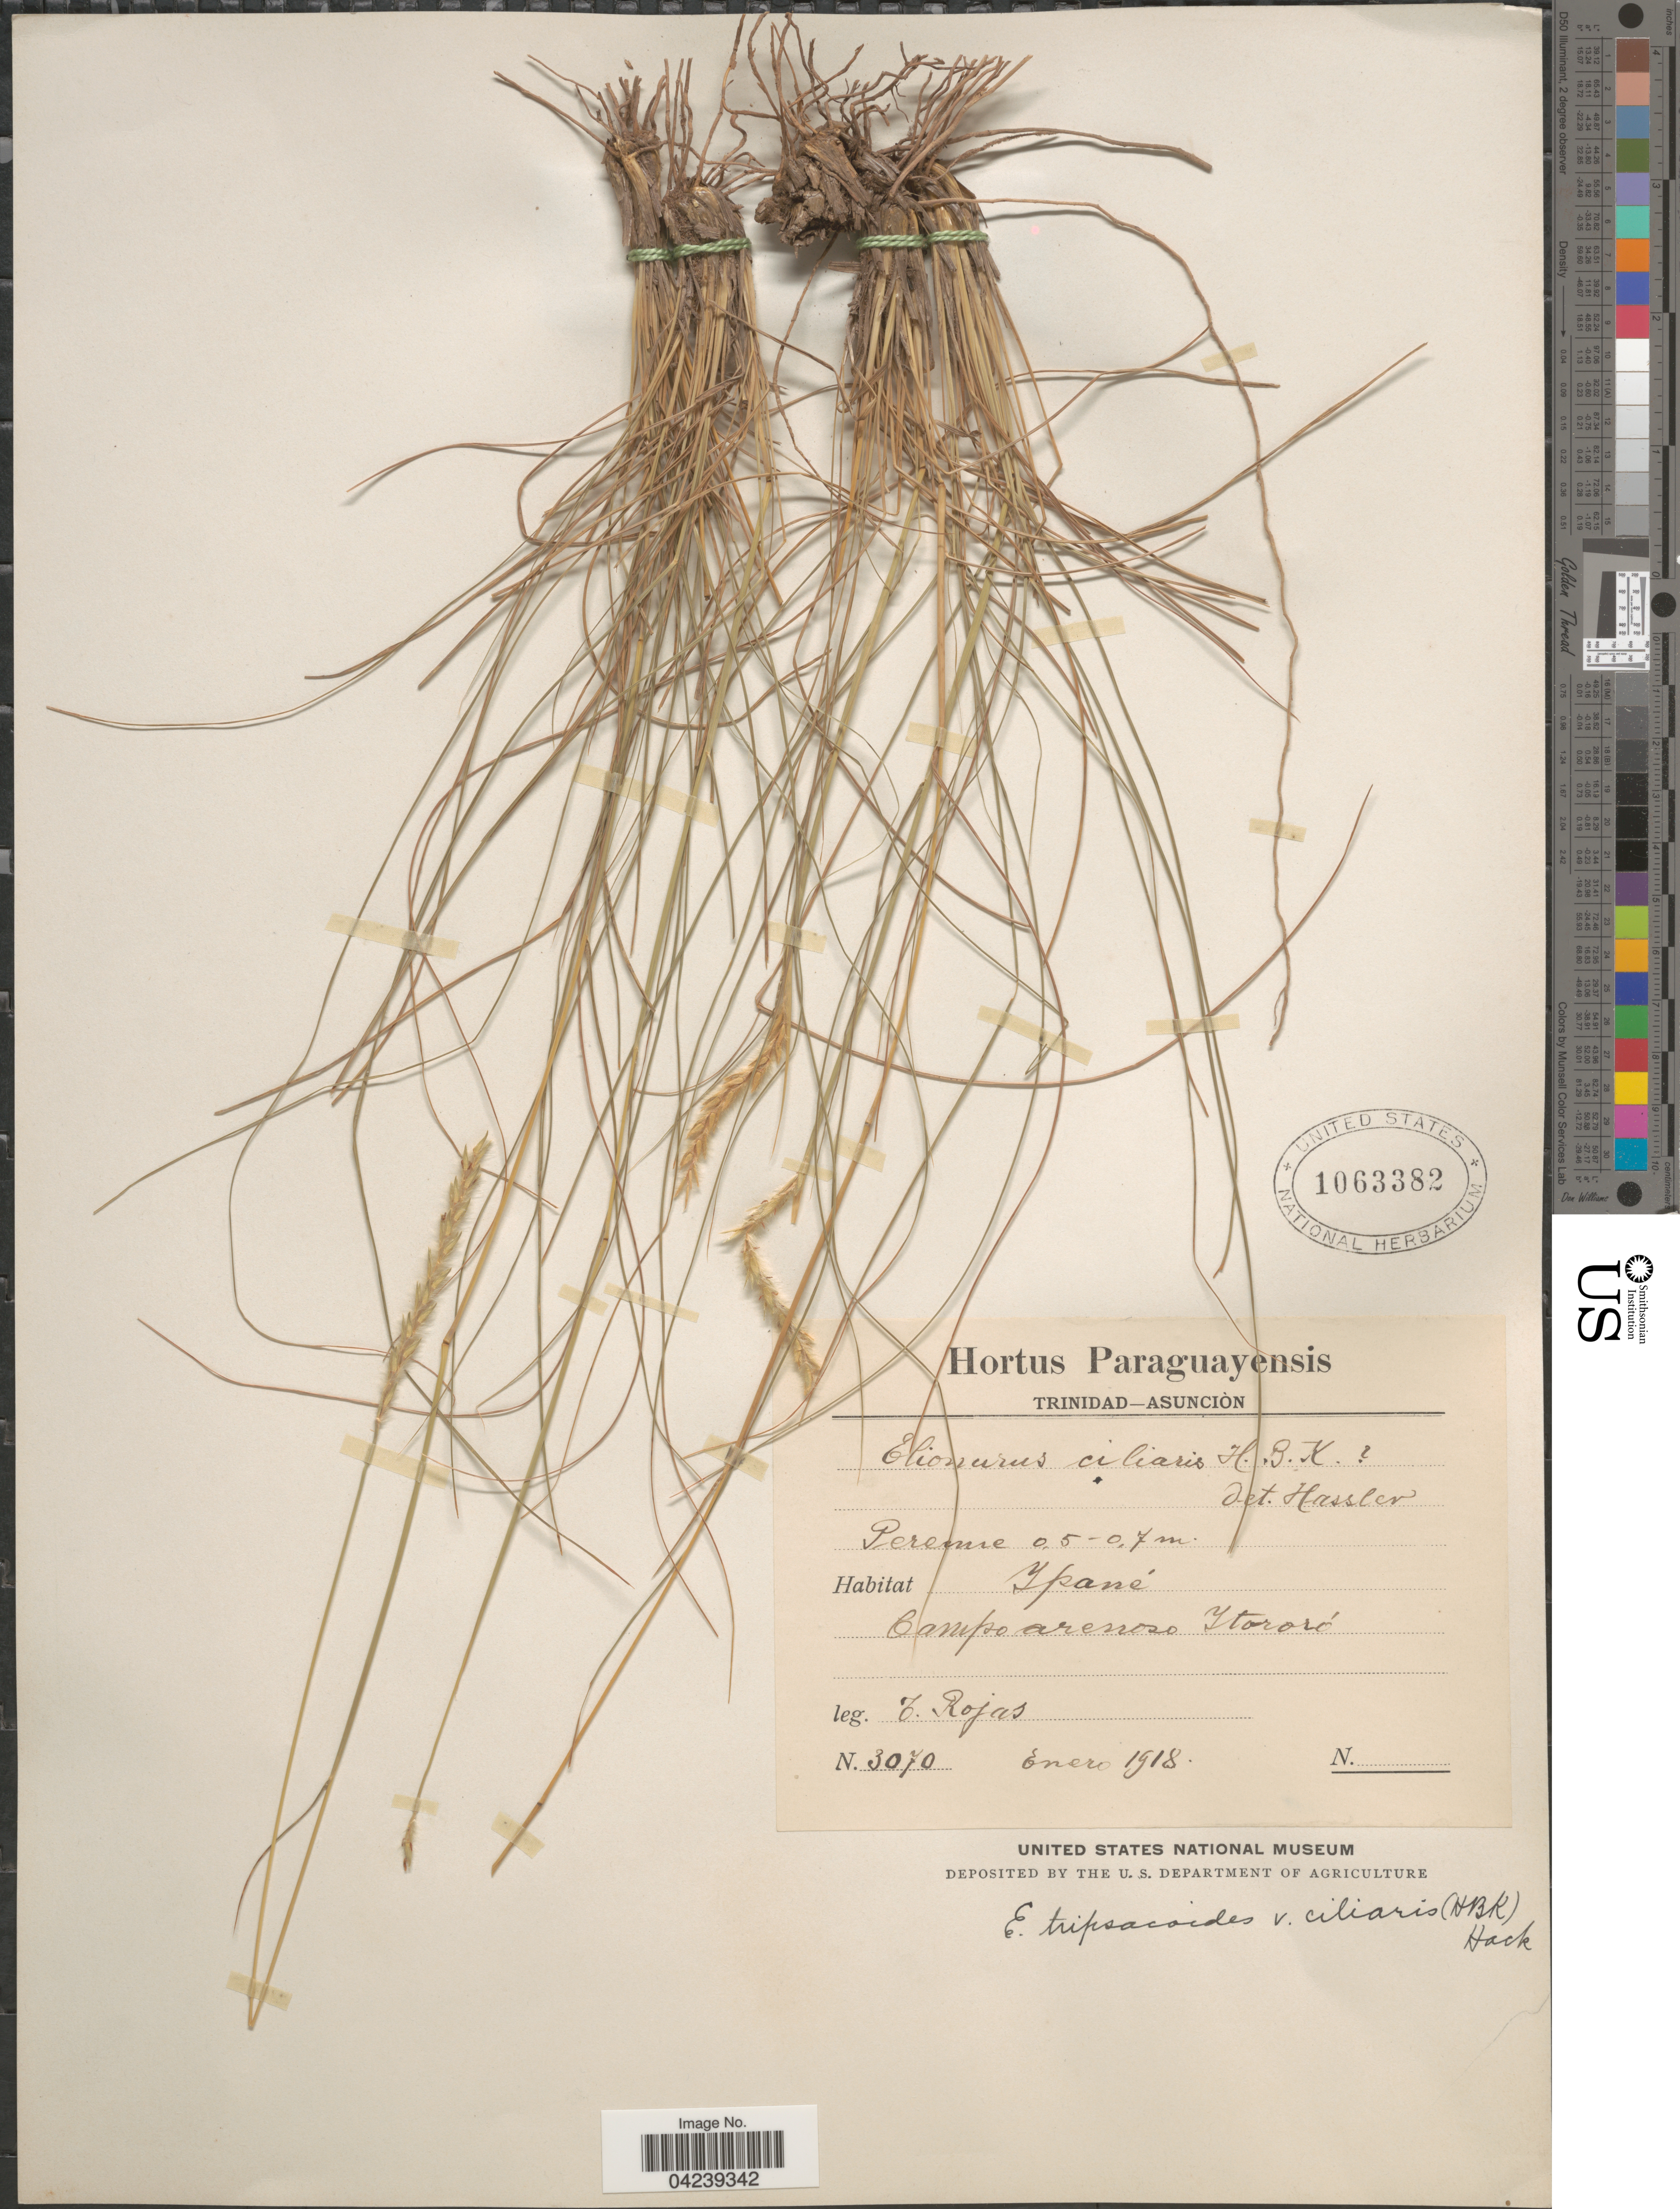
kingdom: Plantae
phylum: Tracheophyta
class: Liliopsida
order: Poales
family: Poaceae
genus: Elionurus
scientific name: Elionurus tripsacoides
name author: Humb. & Bonpl. ex Willd.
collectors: T. Rojas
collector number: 3070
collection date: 1918-01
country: Paraguay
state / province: Asuncion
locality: Trinidad-Asuncion. Ypané. Campo arenoso Ytororó.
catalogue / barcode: US 1063382